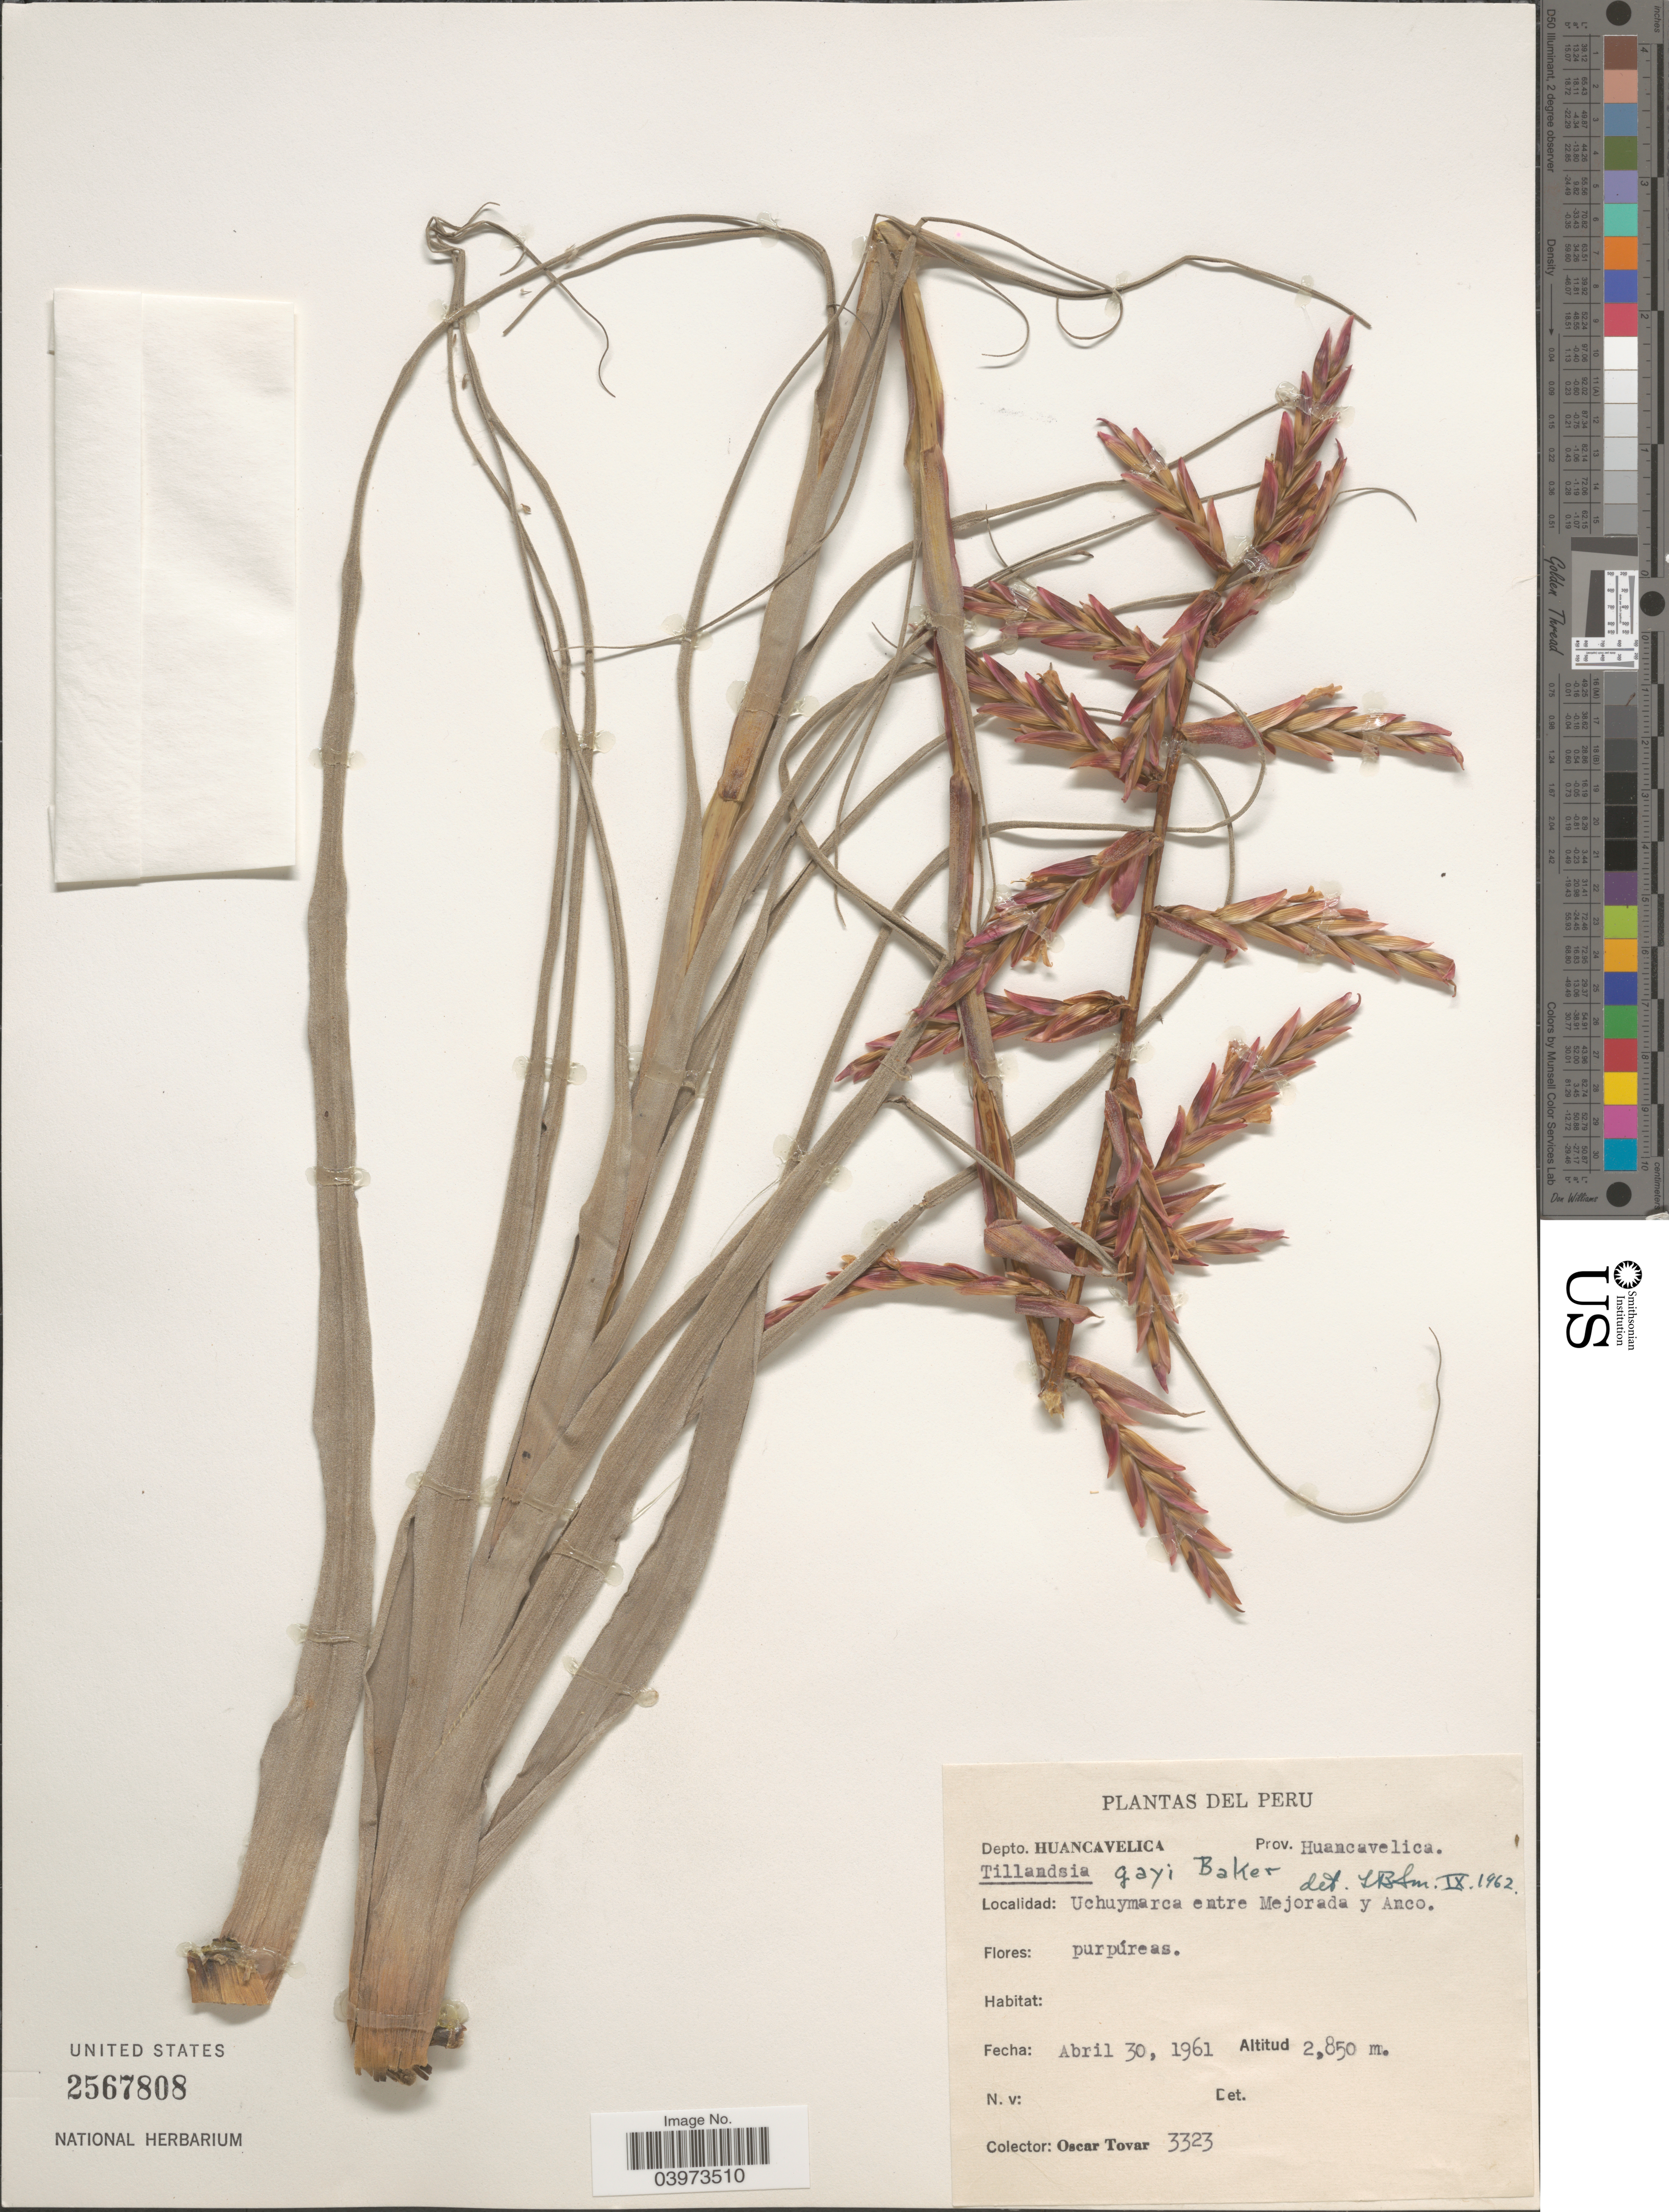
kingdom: Plantae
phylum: Tracheophyta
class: Liliopsida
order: Poales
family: Bromeliaceae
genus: Tillandsia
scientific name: Tillandsia gayi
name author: Baker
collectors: O. Tovar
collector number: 3323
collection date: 1961-04-30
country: Peru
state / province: Huancavelica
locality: Depto. Huancavelica. Prov. Huancavelica. Uchuymaca entre Mejorada y Anco.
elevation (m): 2850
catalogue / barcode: US 2567808